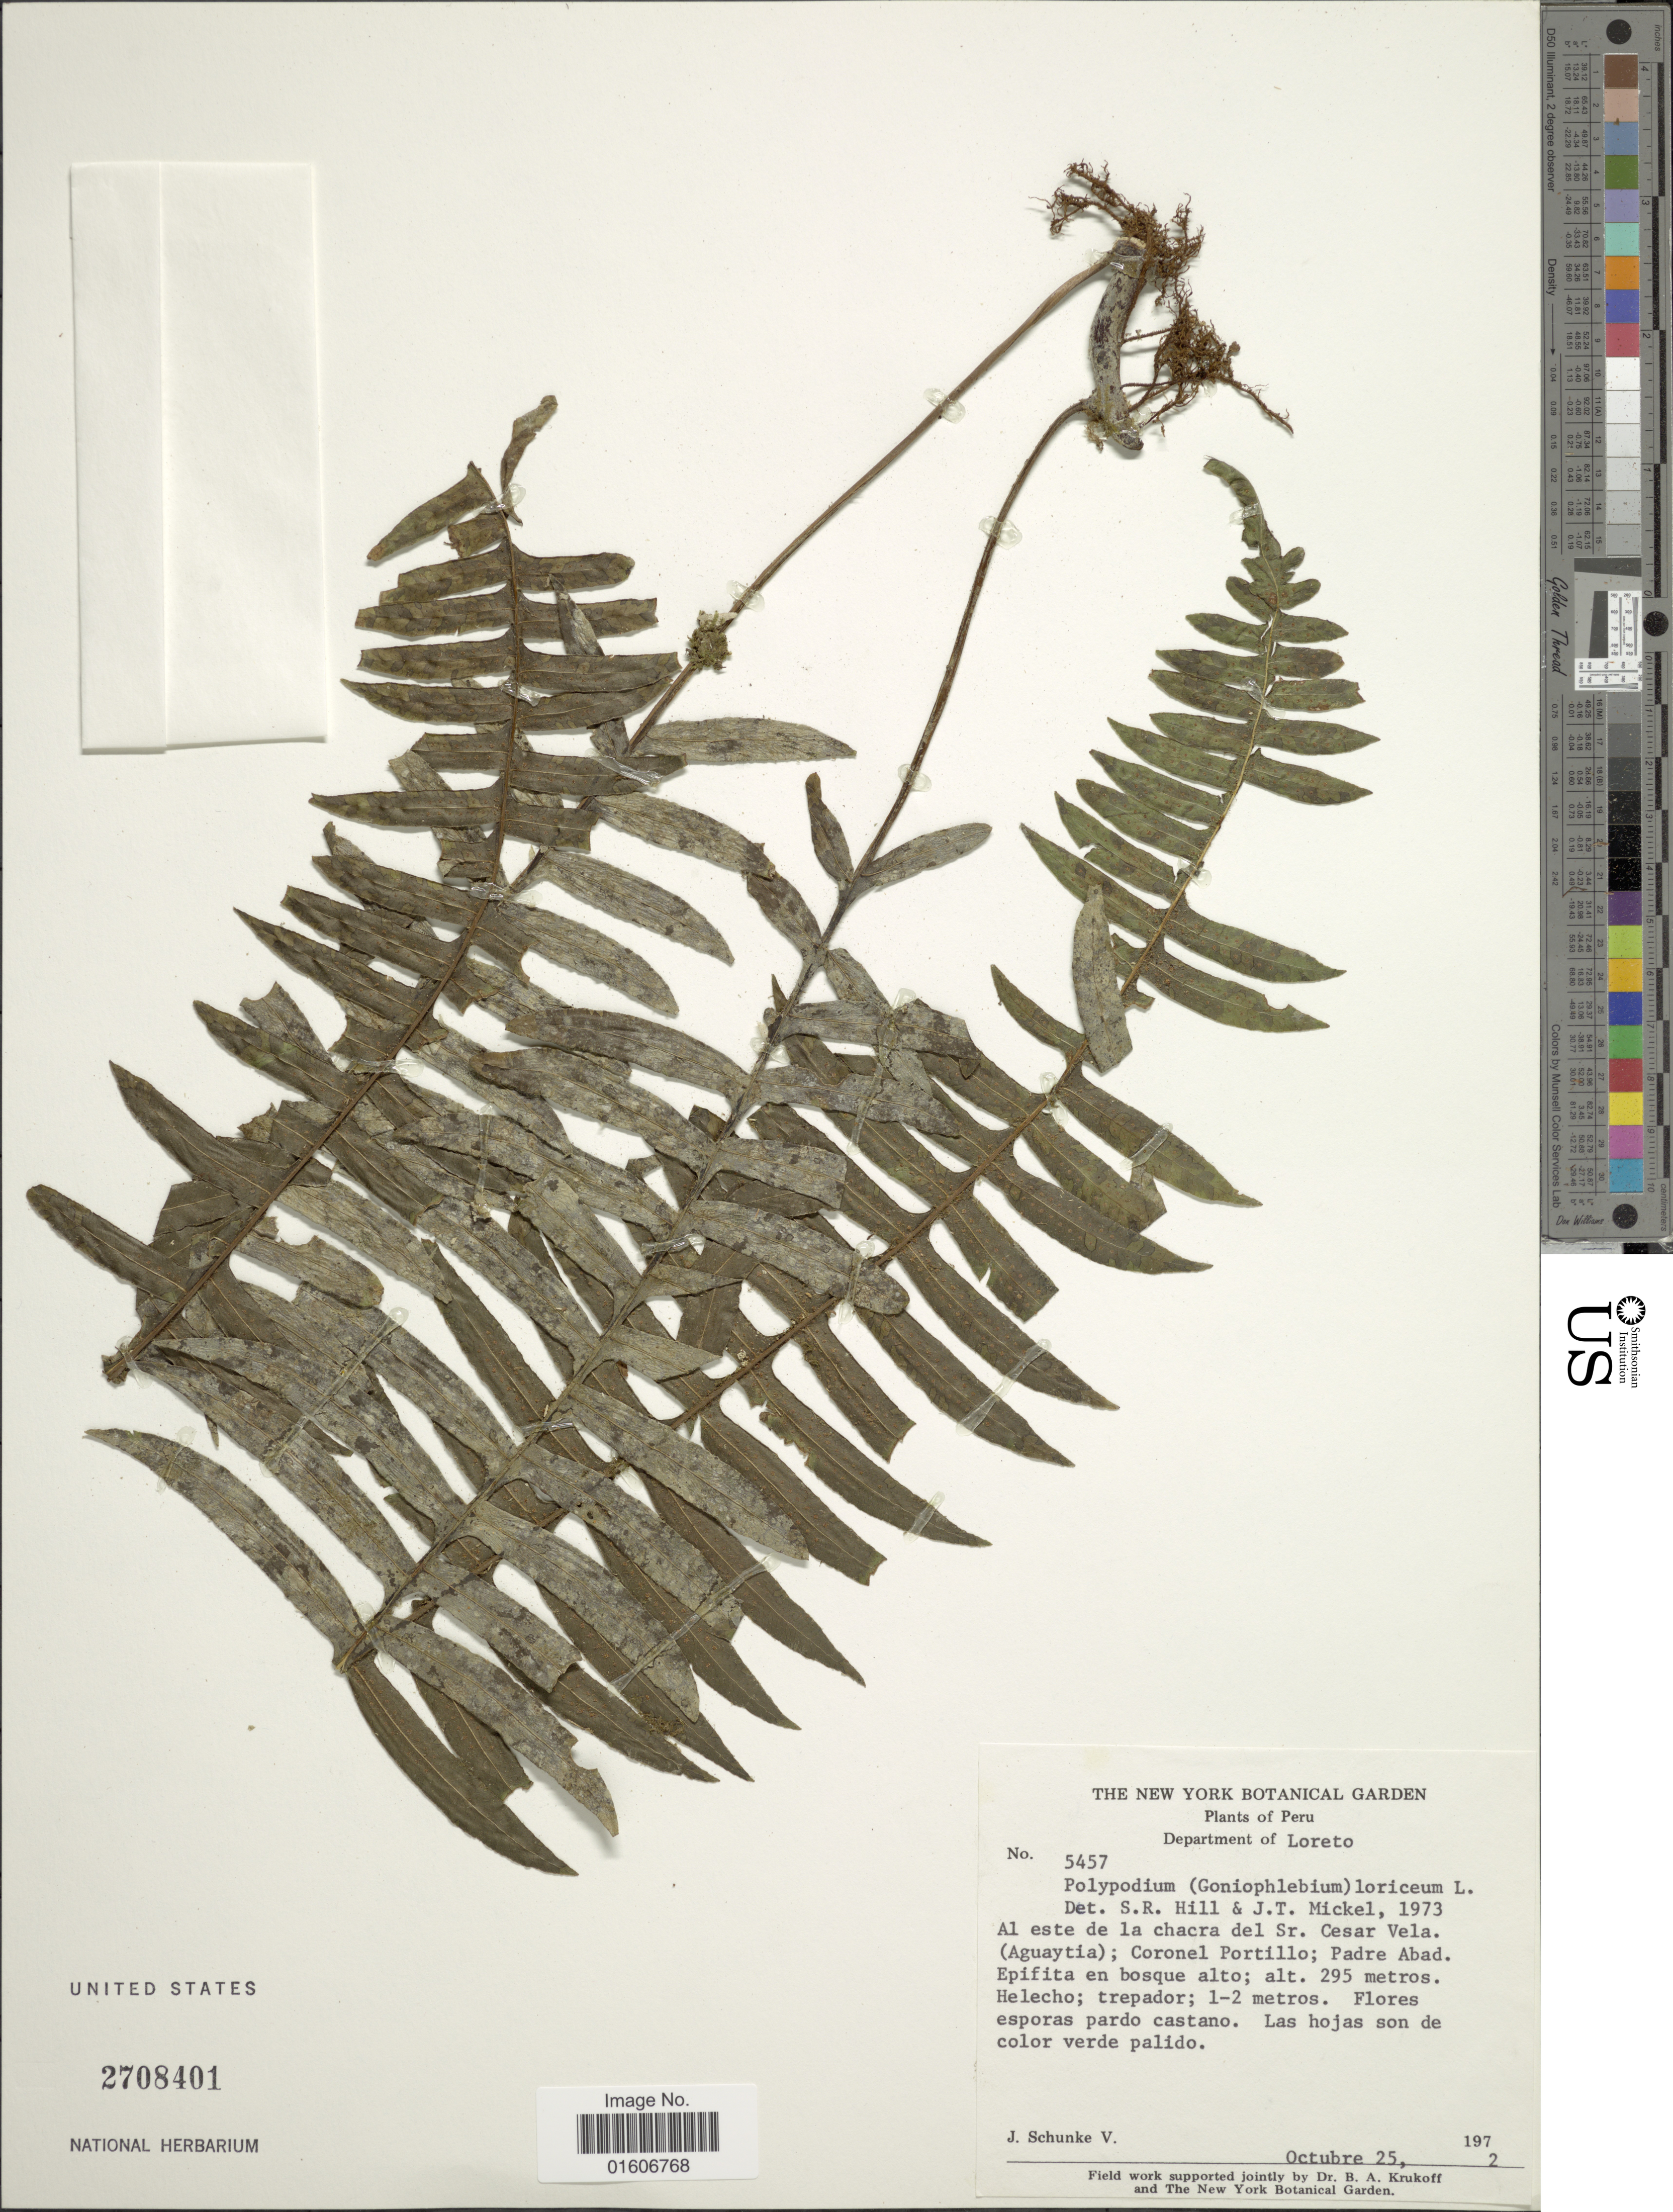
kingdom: Plantae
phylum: Tracheophyta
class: Polypodiopsida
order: Polypodiales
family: Polypodiaceae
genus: Serpocaulon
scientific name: Serpocaulon loriceum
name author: (L.) A.R. Sm.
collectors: J. Schunke Vigo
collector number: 5457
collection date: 1972-10-25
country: Peru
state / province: Loreto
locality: Department of Loreto, Al este de la chacra del Sr. Cesar Vela. (Aguaytia); Coronel Portillo; Padre Abad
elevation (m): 295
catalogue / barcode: US 2708401